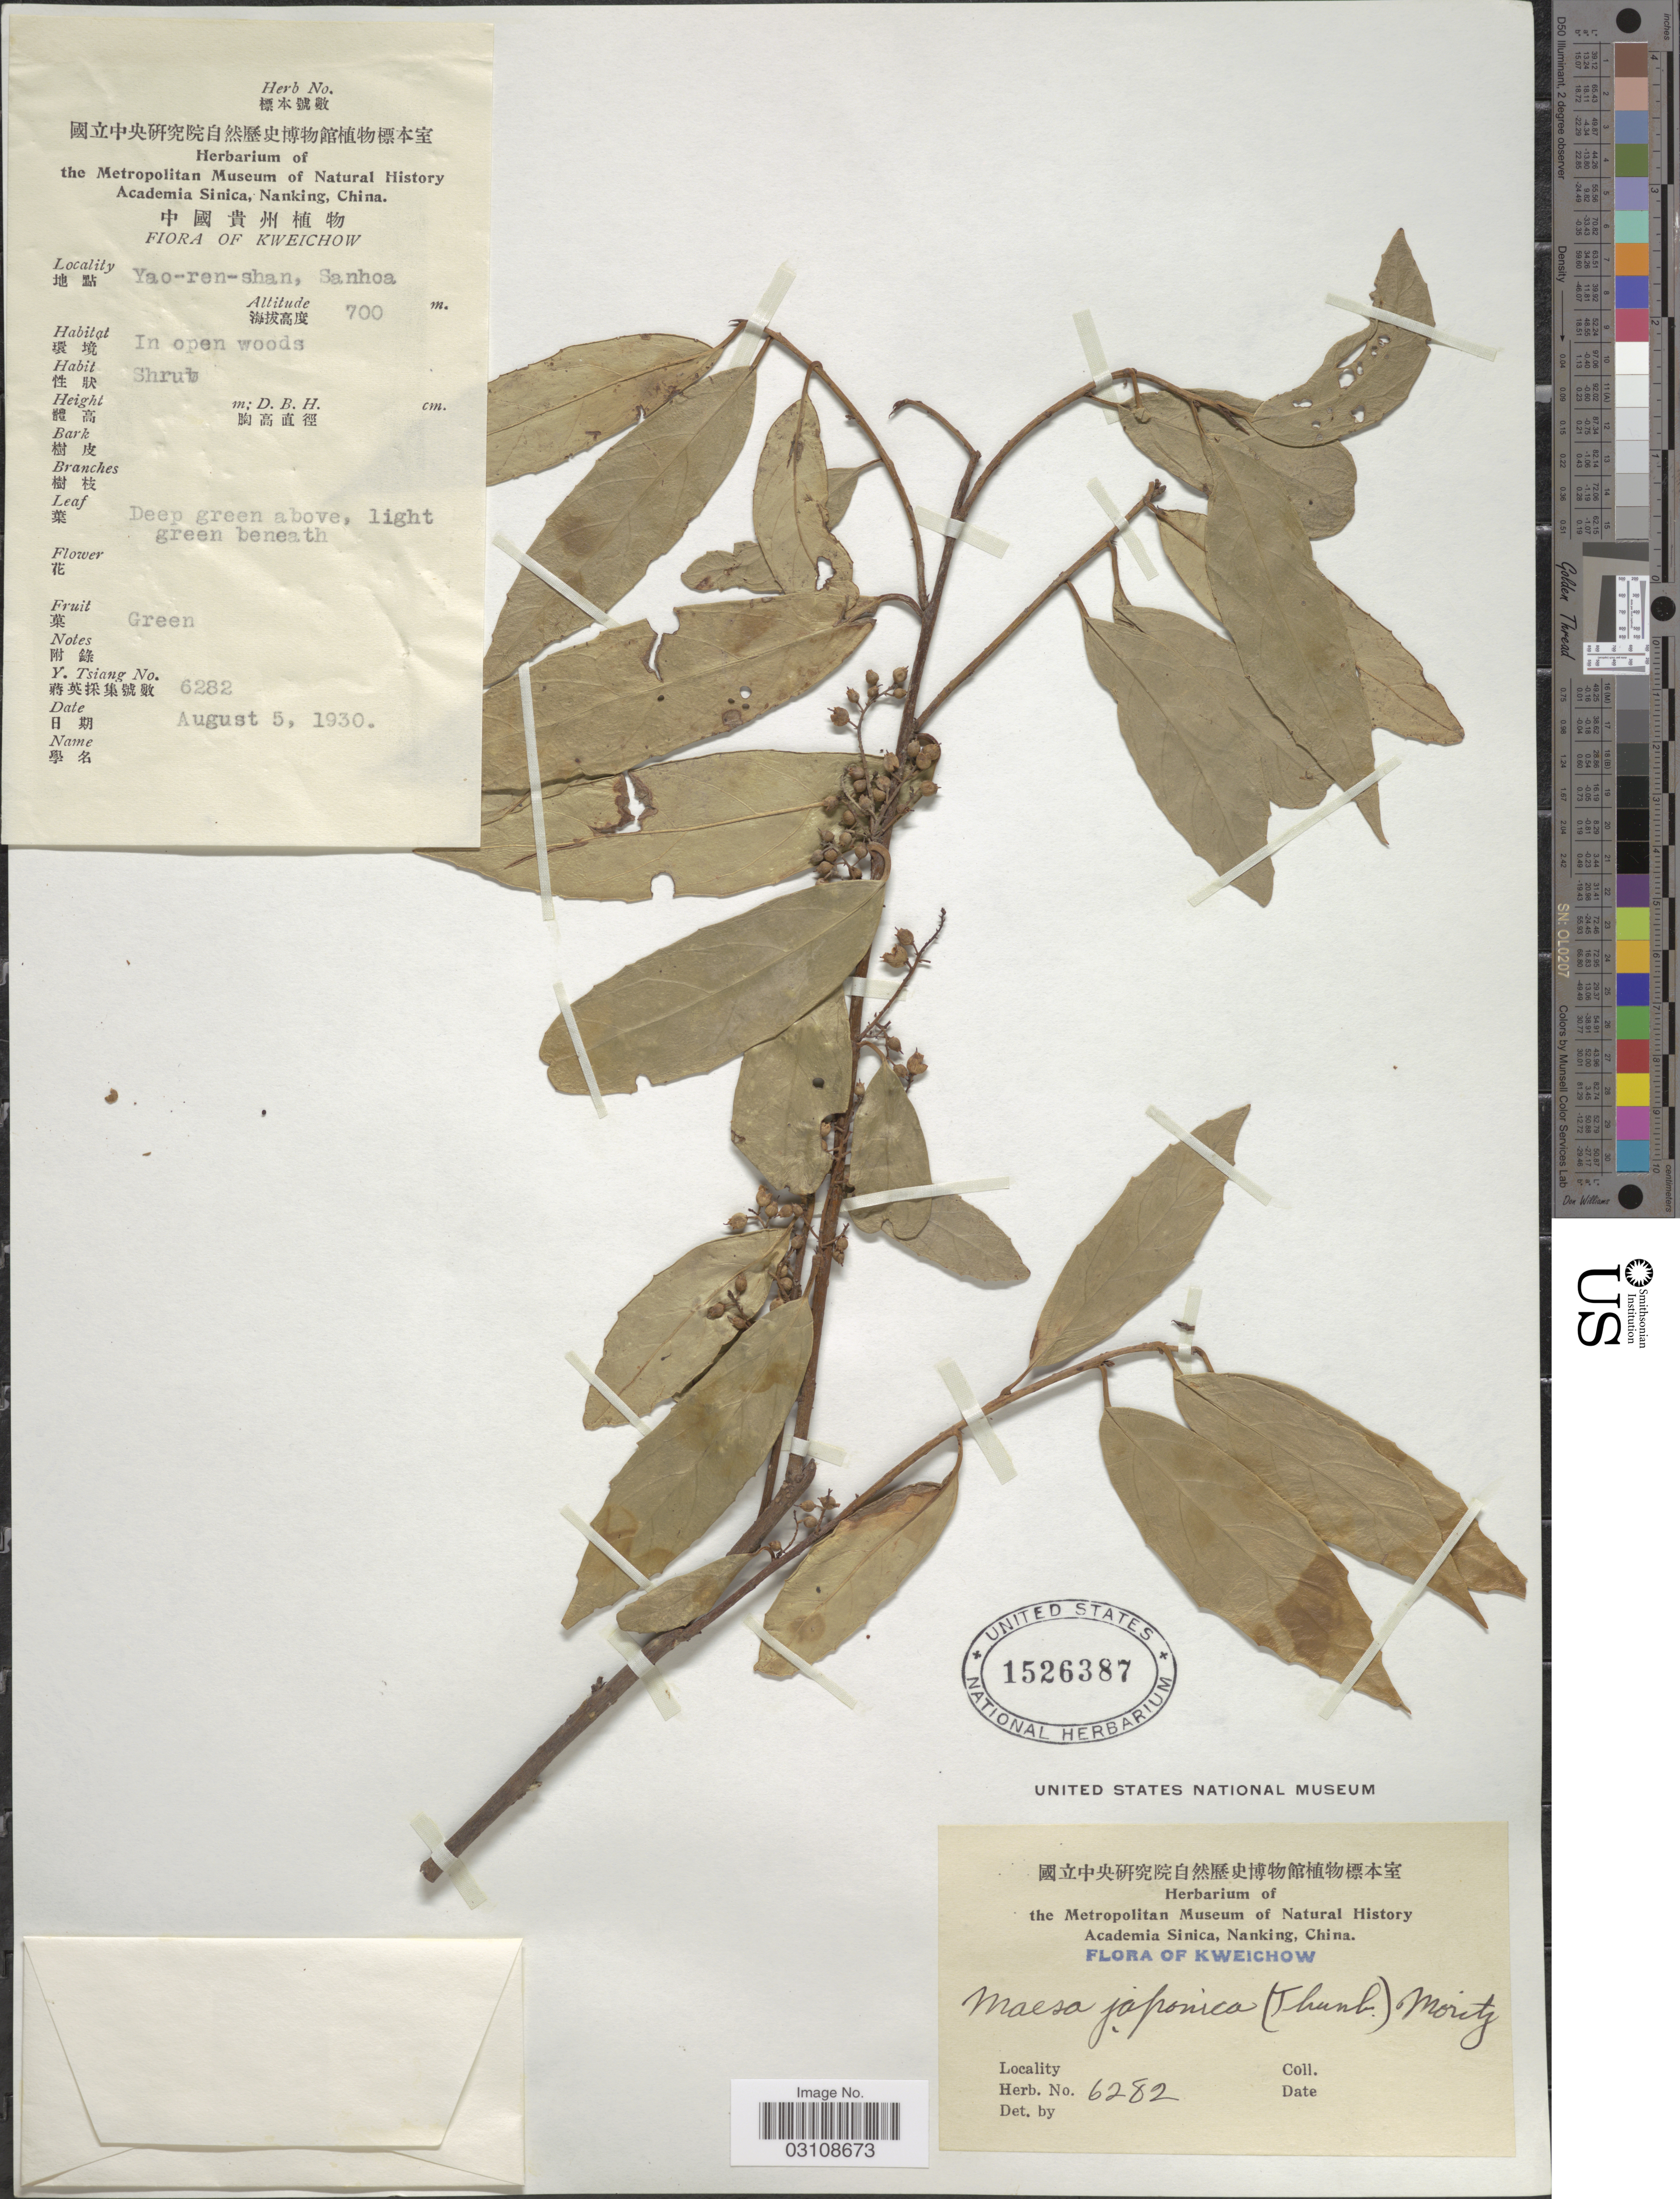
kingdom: Plantae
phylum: Tracheophyta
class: Magnoliopsida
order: Ericales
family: Primulaceae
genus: Maesa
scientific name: Maesa japonica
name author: Merr.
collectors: Y. Tsiang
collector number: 6282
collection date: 1930-08-05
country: China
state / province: Guizhou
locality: Kweichow, Yao-ren-shan, Sanhoa.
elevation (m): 700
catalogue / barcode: US 1526387